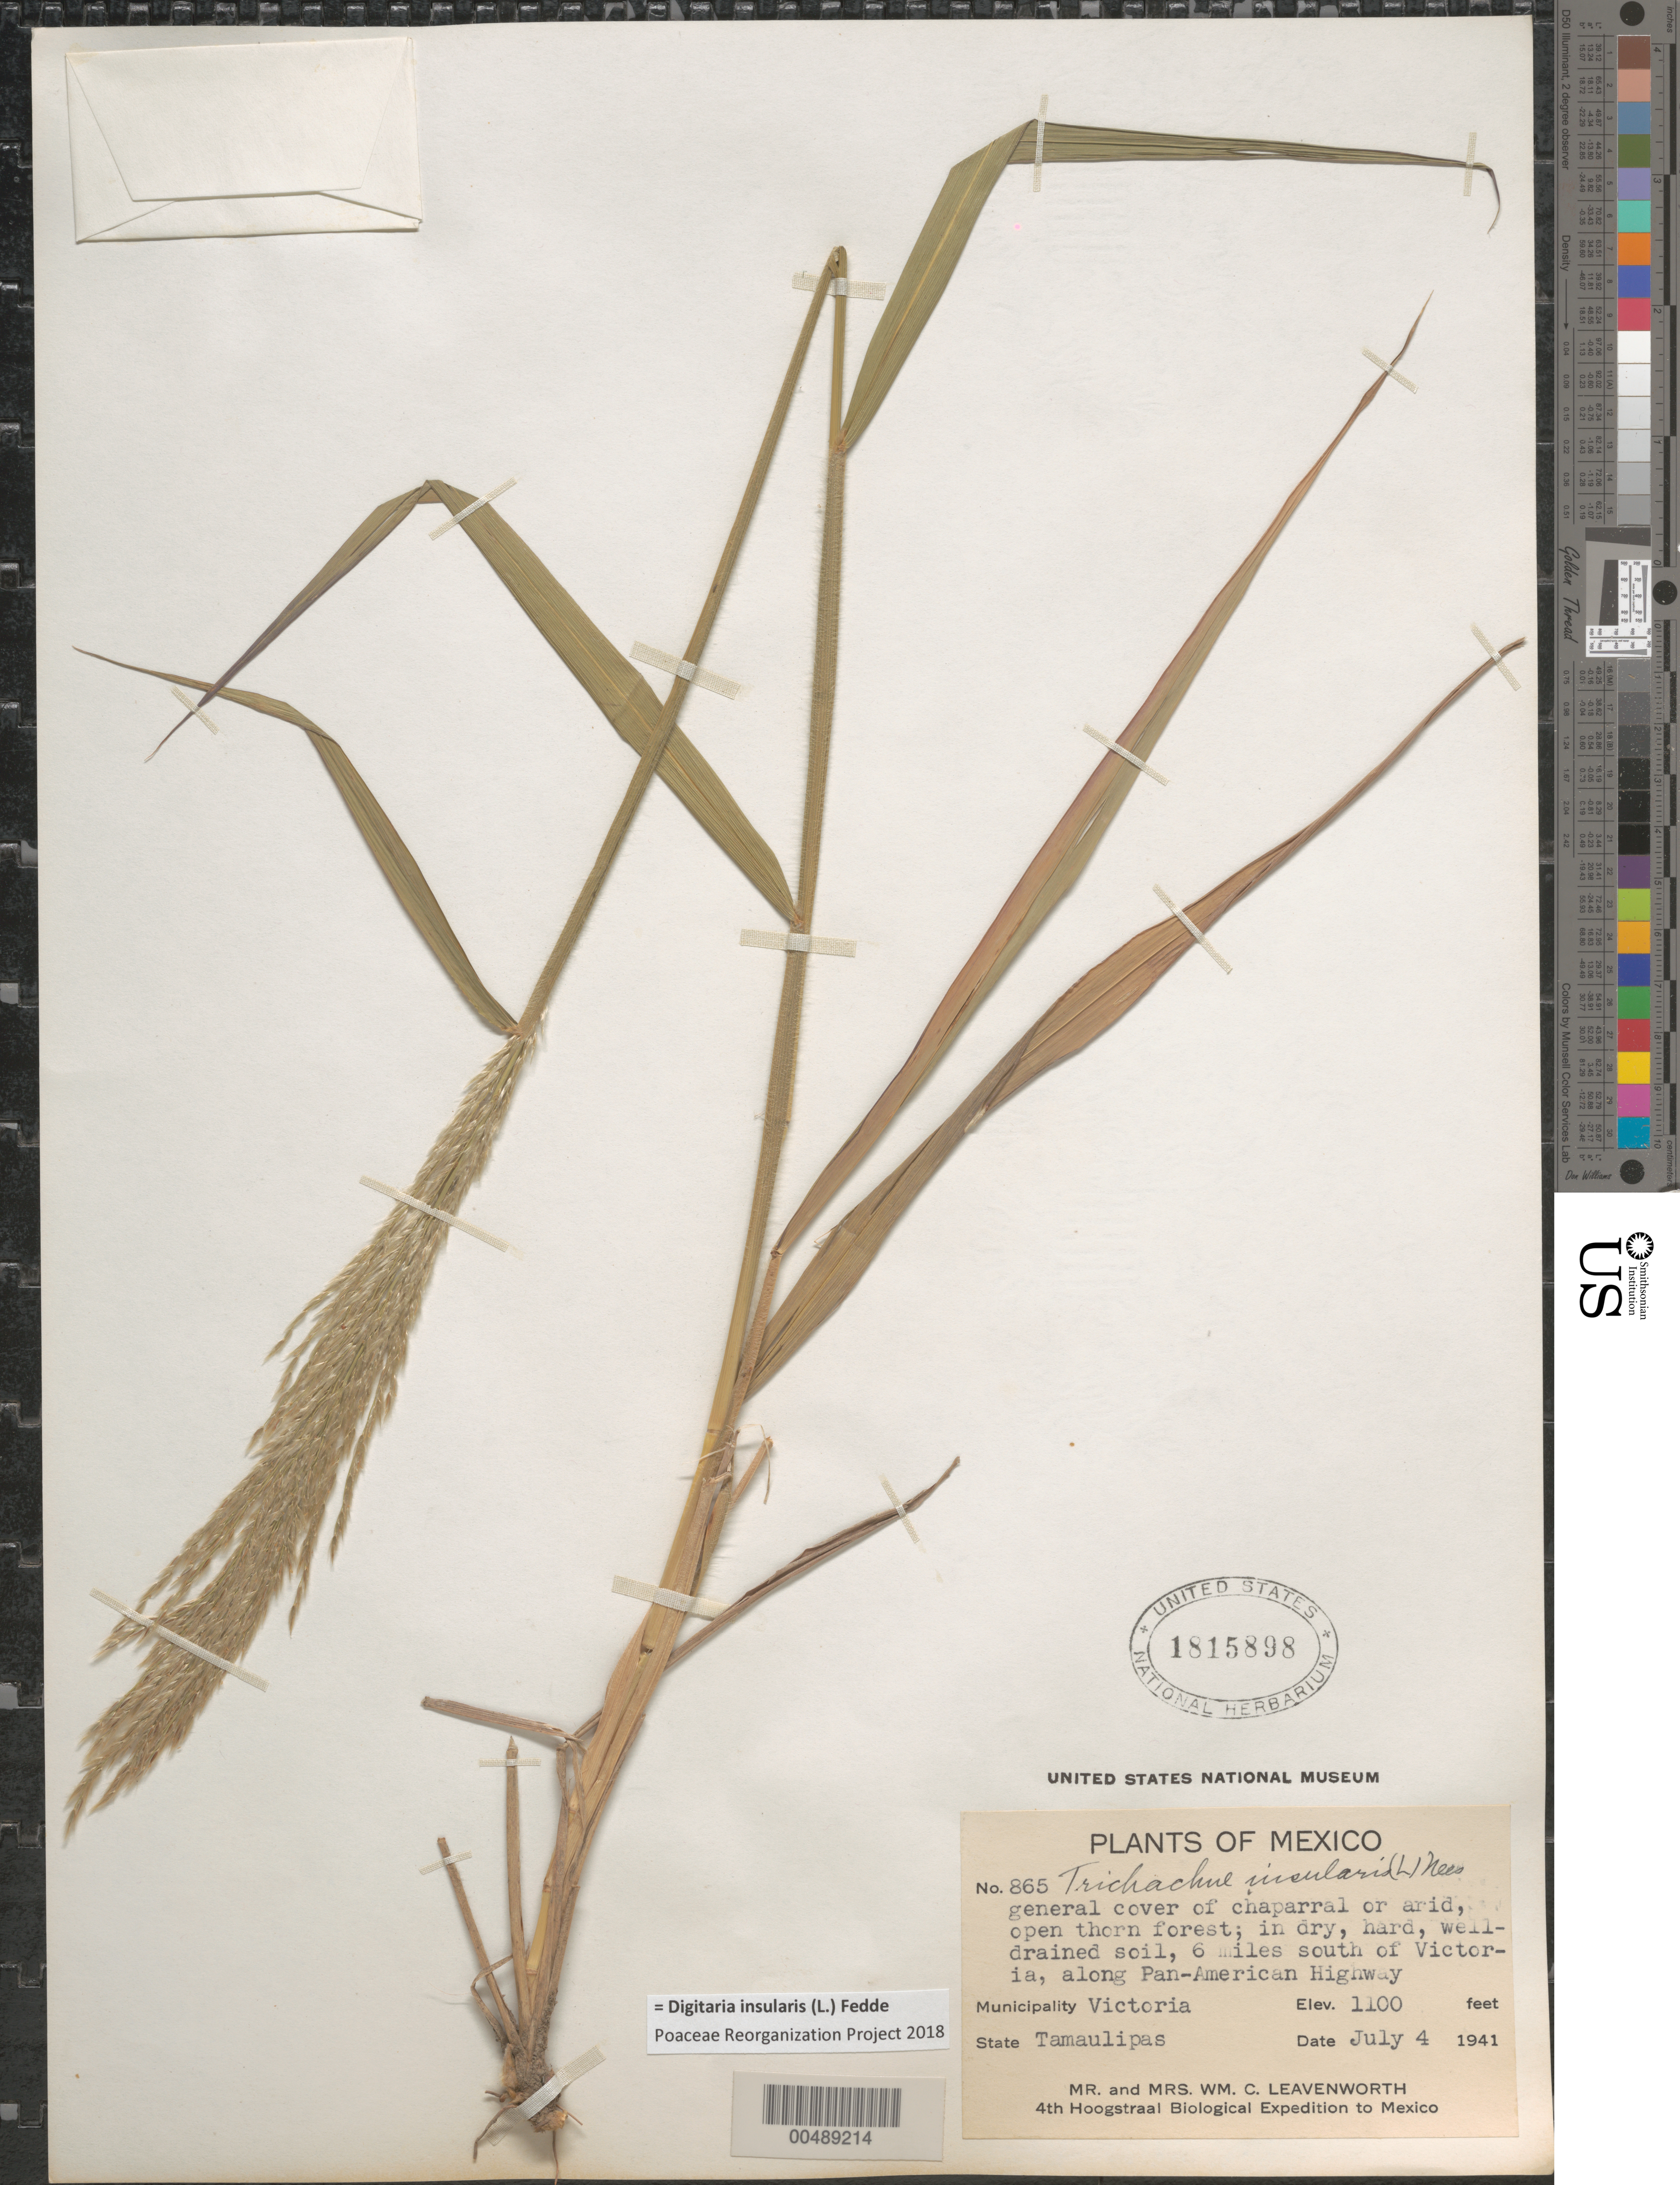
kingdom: Plantae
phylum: Tracheophyta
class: Liliopsida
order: Poales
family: Poaceae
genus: Digitaria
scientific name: Digitaria insularis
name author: (L.) Fedde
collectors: W. C. Leavenworth & Leavenworth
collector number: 865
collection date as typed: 4 Jul 1941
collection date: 1941-07-04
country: Mexico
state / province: Tamaulipas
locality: Victoria Mun., 6 mi S of Victoria, along Pan-American Hwy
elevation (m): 335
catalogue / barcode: US 1815898